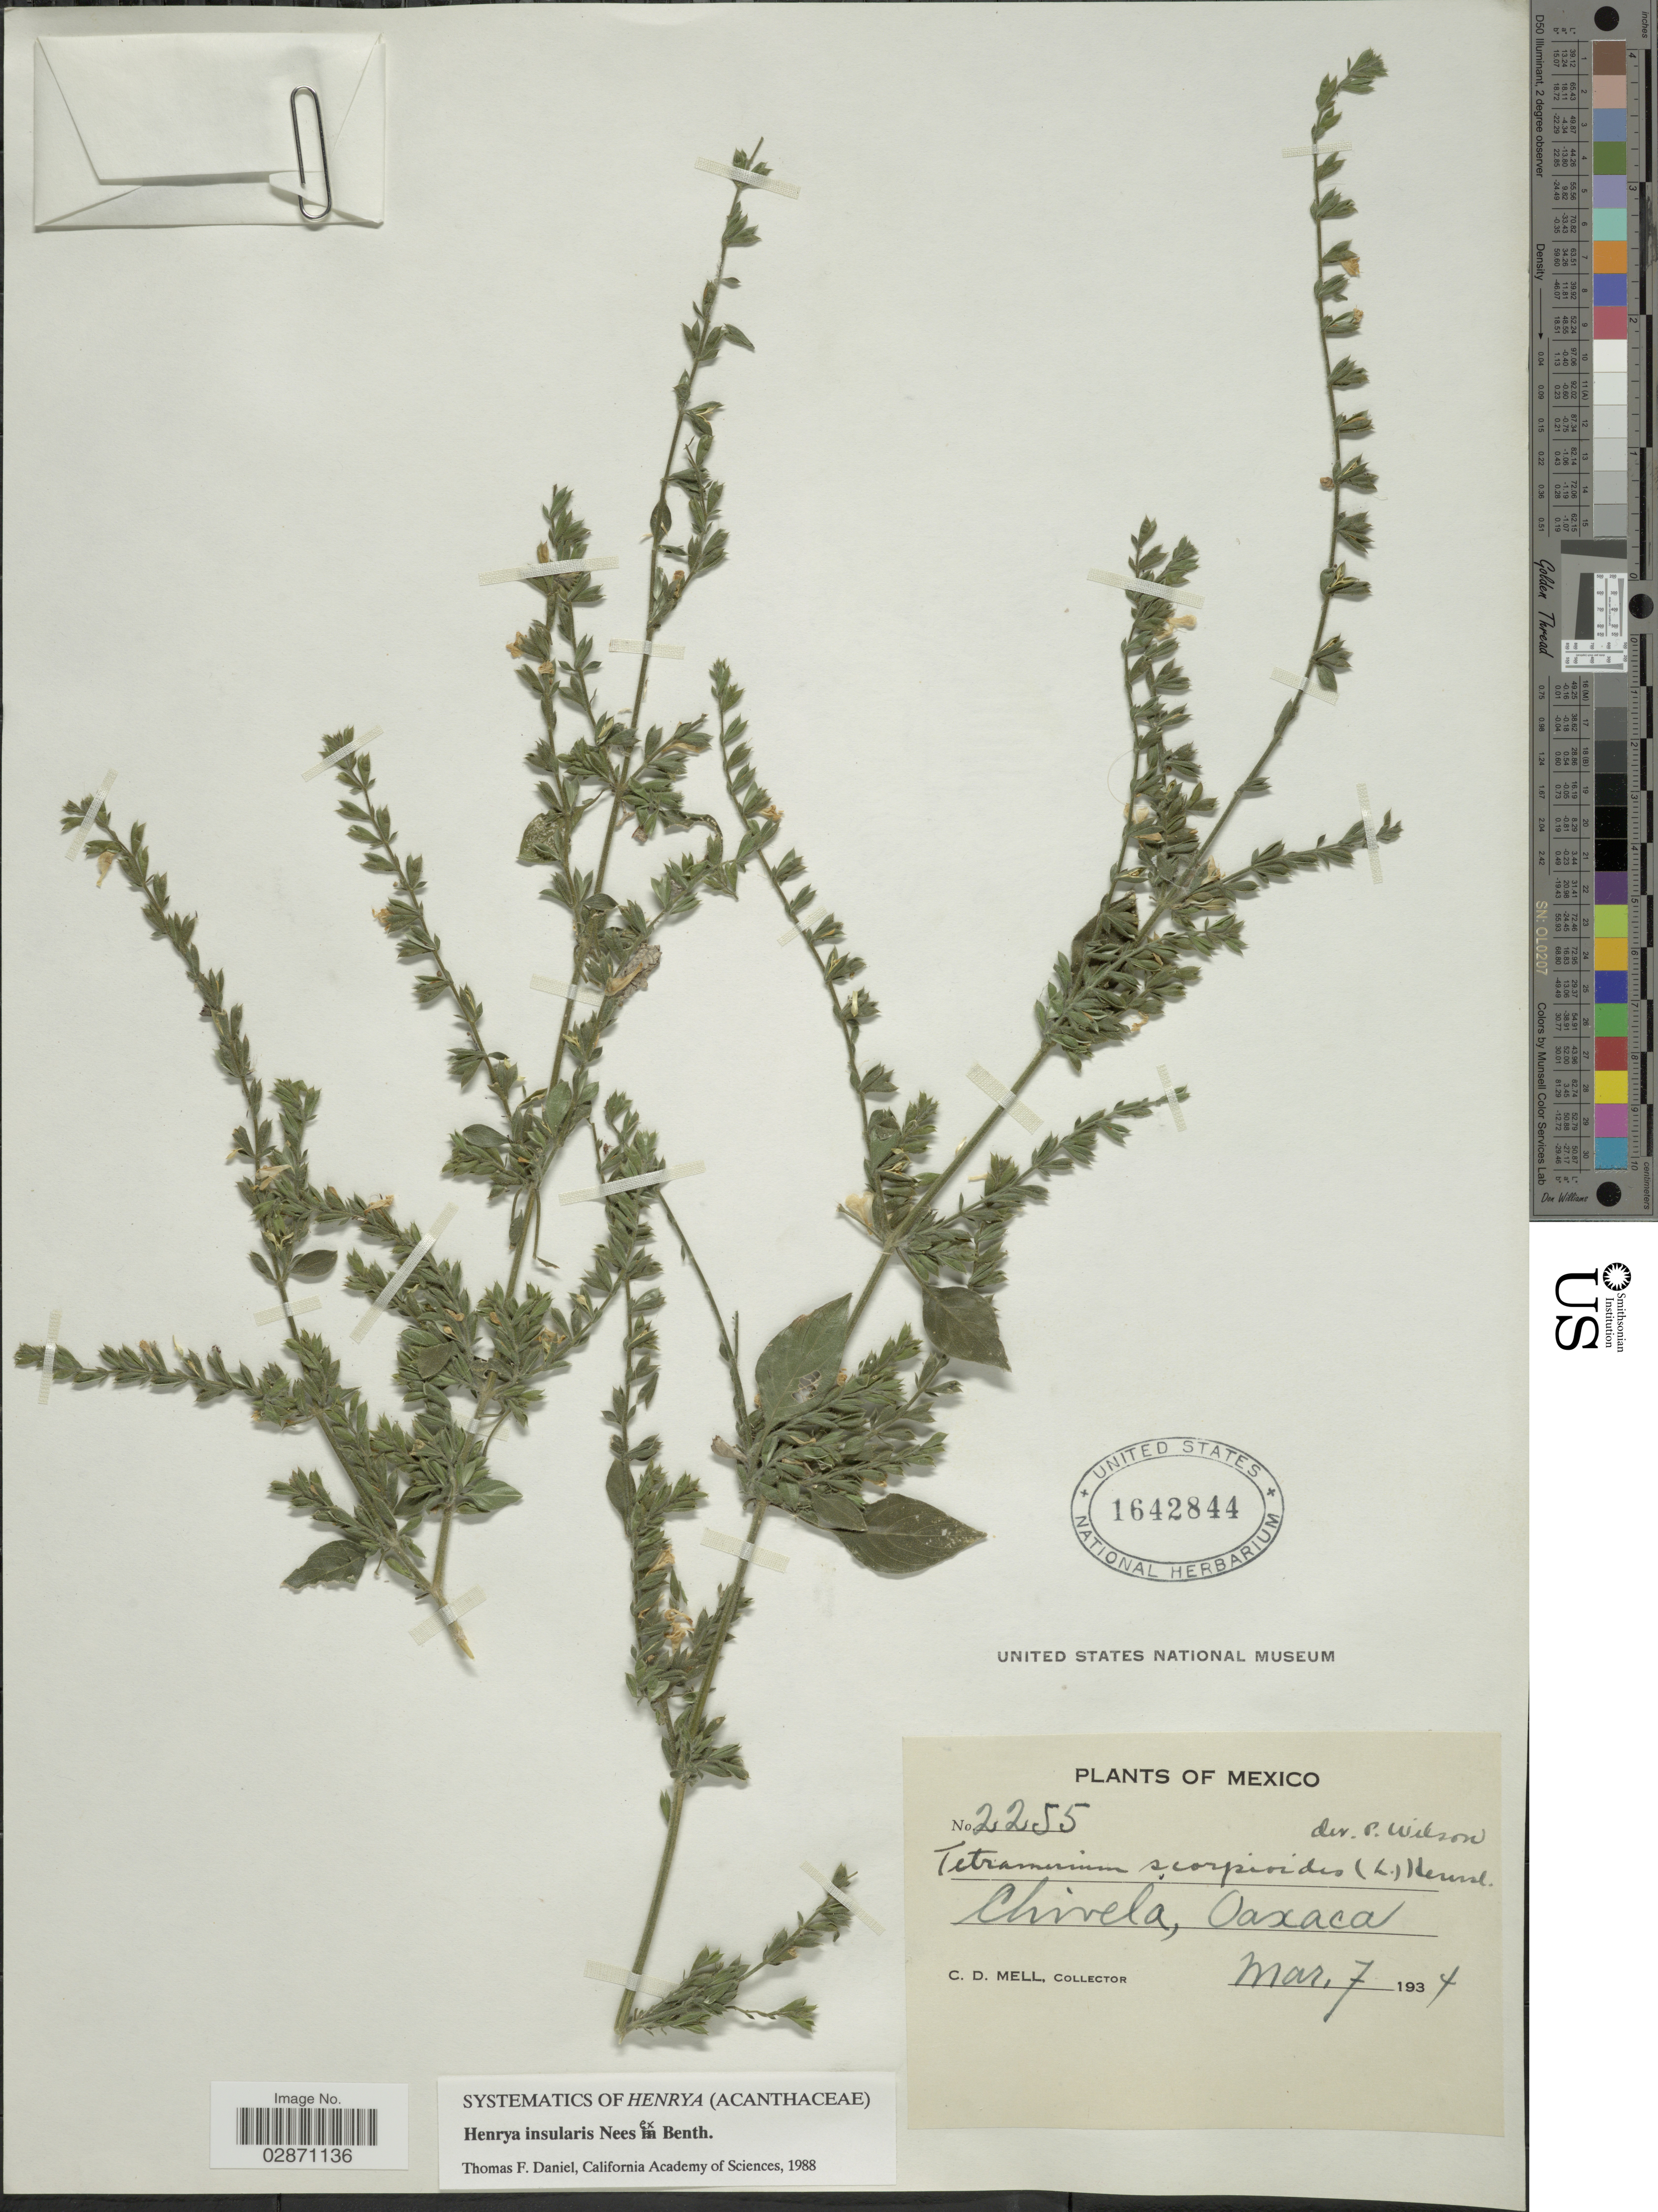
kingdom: Plantae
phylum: Tracheophyta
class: Magnoliopsida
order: Lamiales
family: Acanthaceae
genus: Henrya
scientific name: Henrya insularis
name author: Nees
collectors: C. D. Mell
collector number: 2255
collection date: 1934-03-07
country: Mexico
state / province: Oaxaca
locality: Chivela.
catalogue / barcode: US 1642844